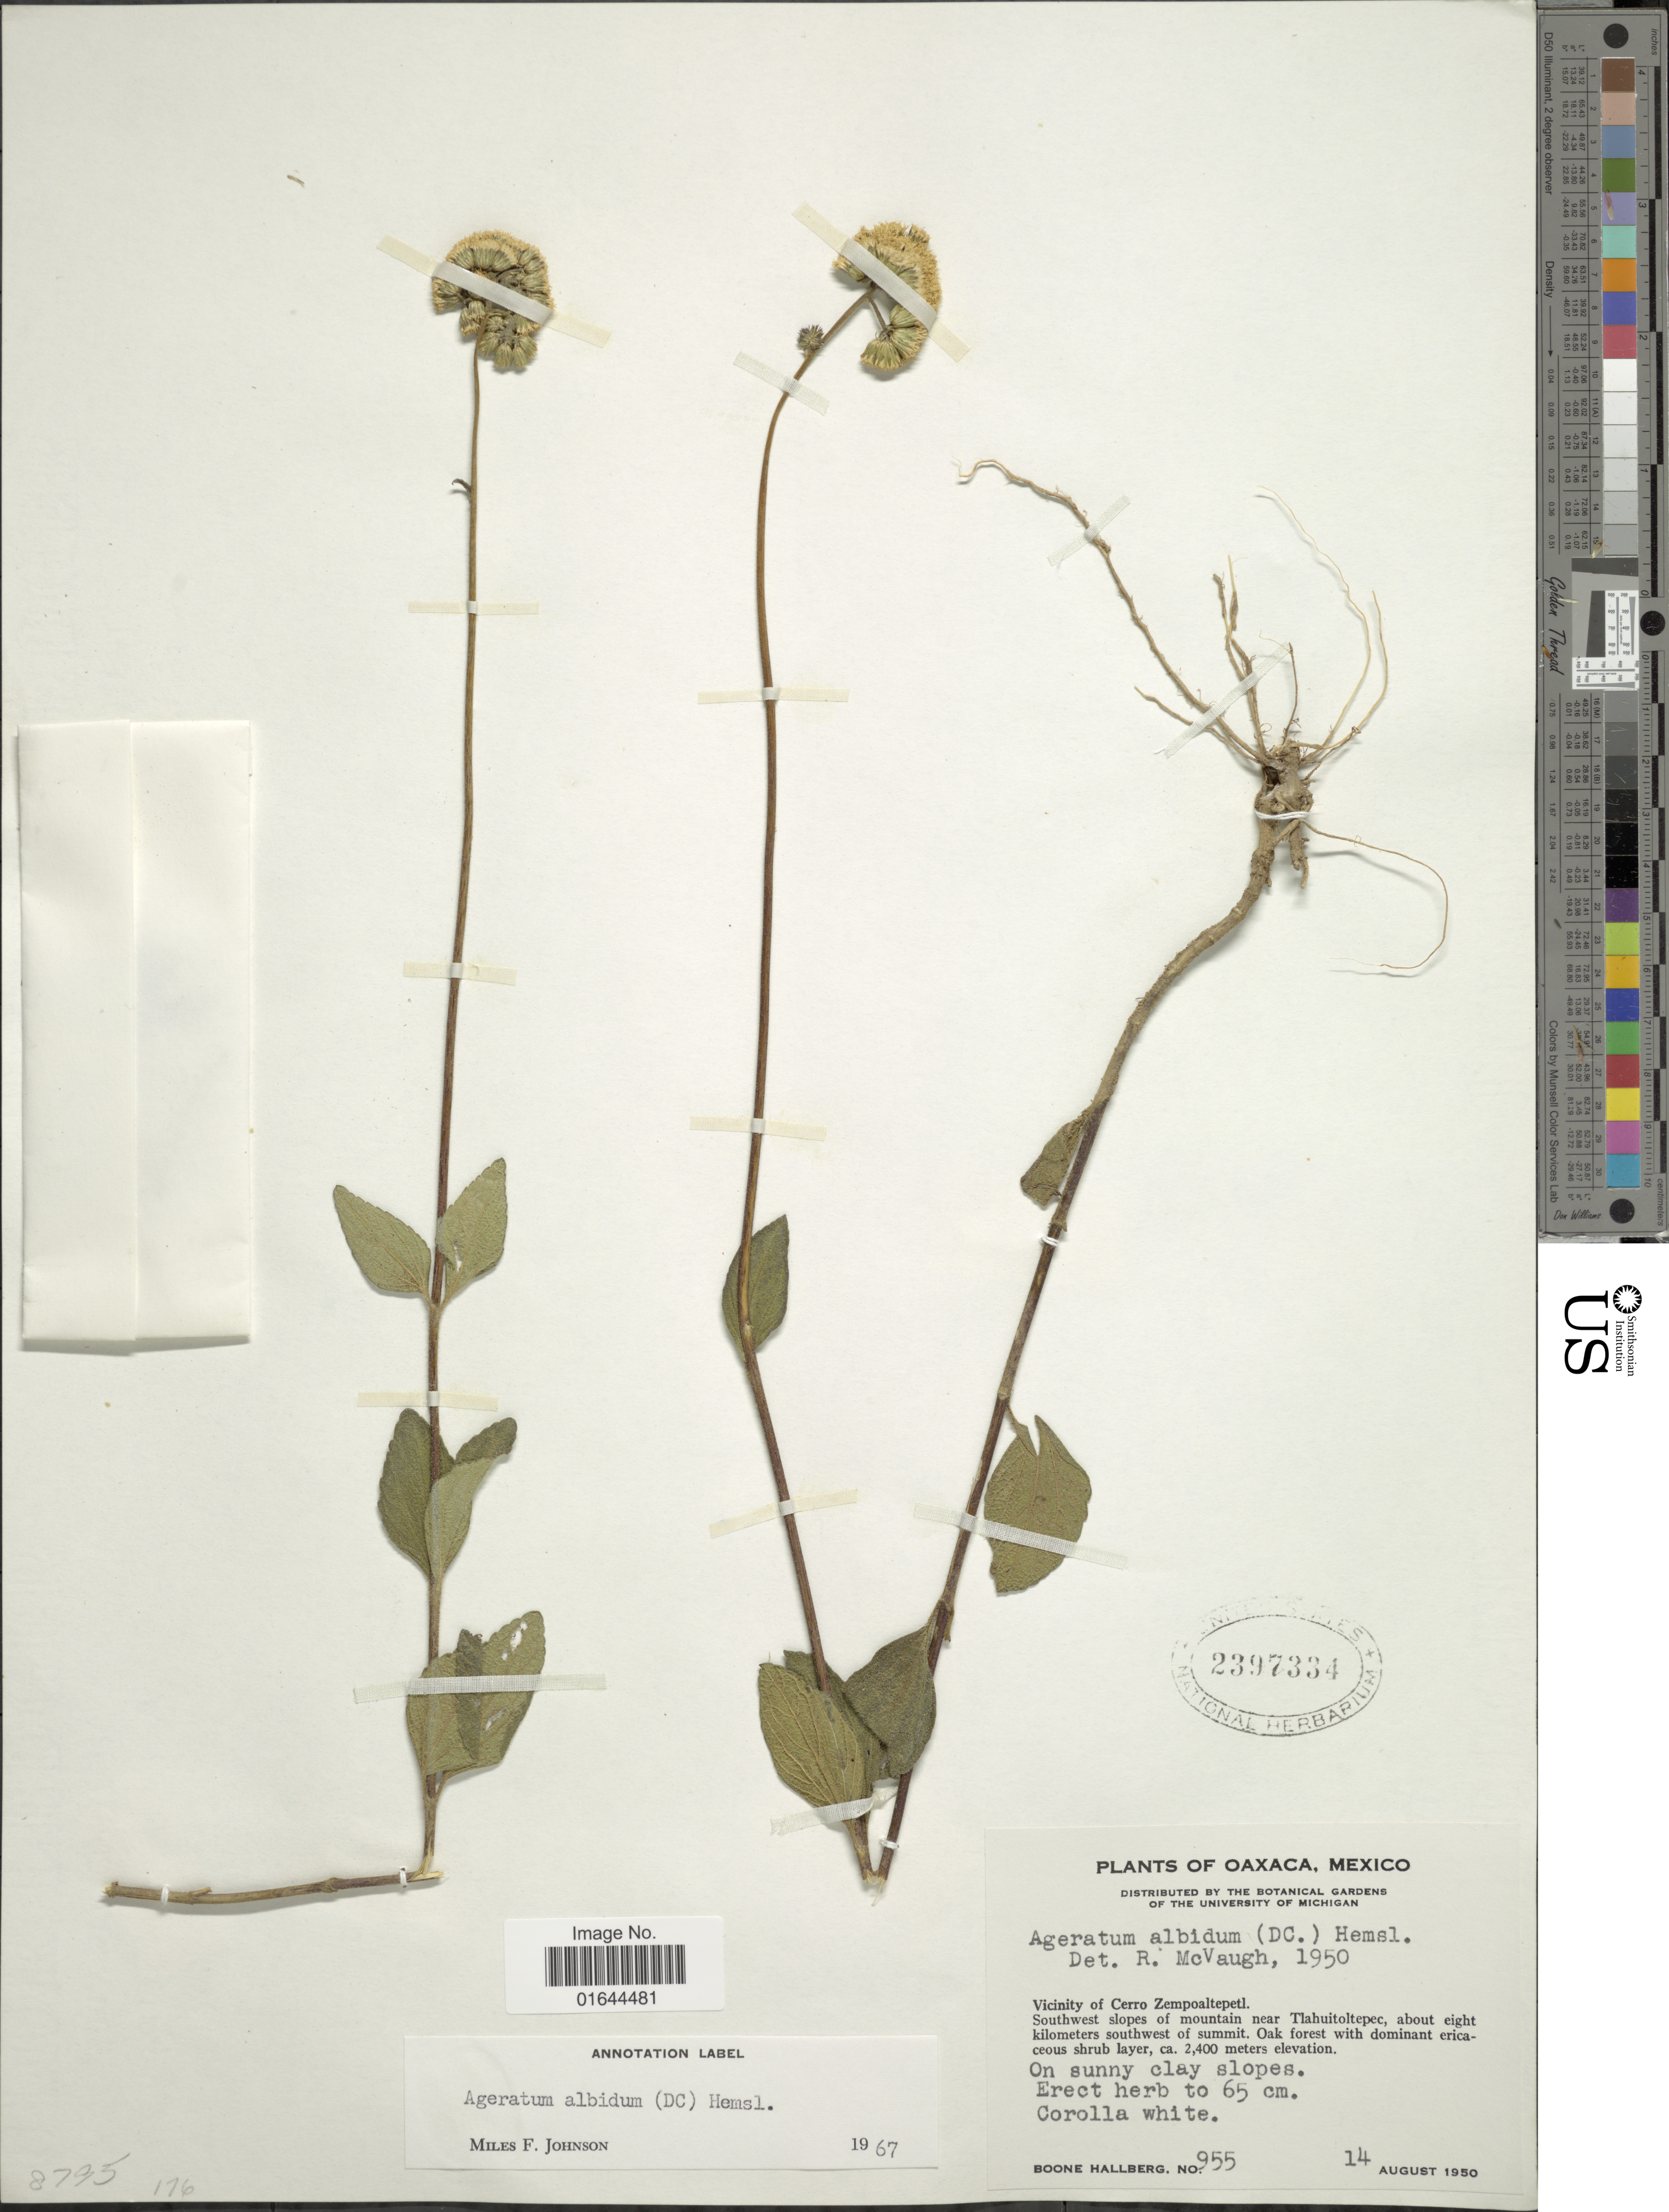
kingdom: Plantae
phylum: Tracheophyta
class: Magnoliopsida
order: Asterales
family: Asteraceae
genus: Ageratum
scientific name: Ageratum albidum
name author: (DC.) Hemsl.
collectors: B. Hallberg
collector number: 955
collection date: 1950-05-14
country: Mexico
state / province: Oaxaca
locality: Oaxaca, Mexico. Vicinity of Cerro Zempoaltepetl. Southwest slopes of mountain near Tlahuitoltepec, about eight kiolmeters southwest of summit Oak forest.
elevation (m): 2400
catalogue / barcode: US 2397334